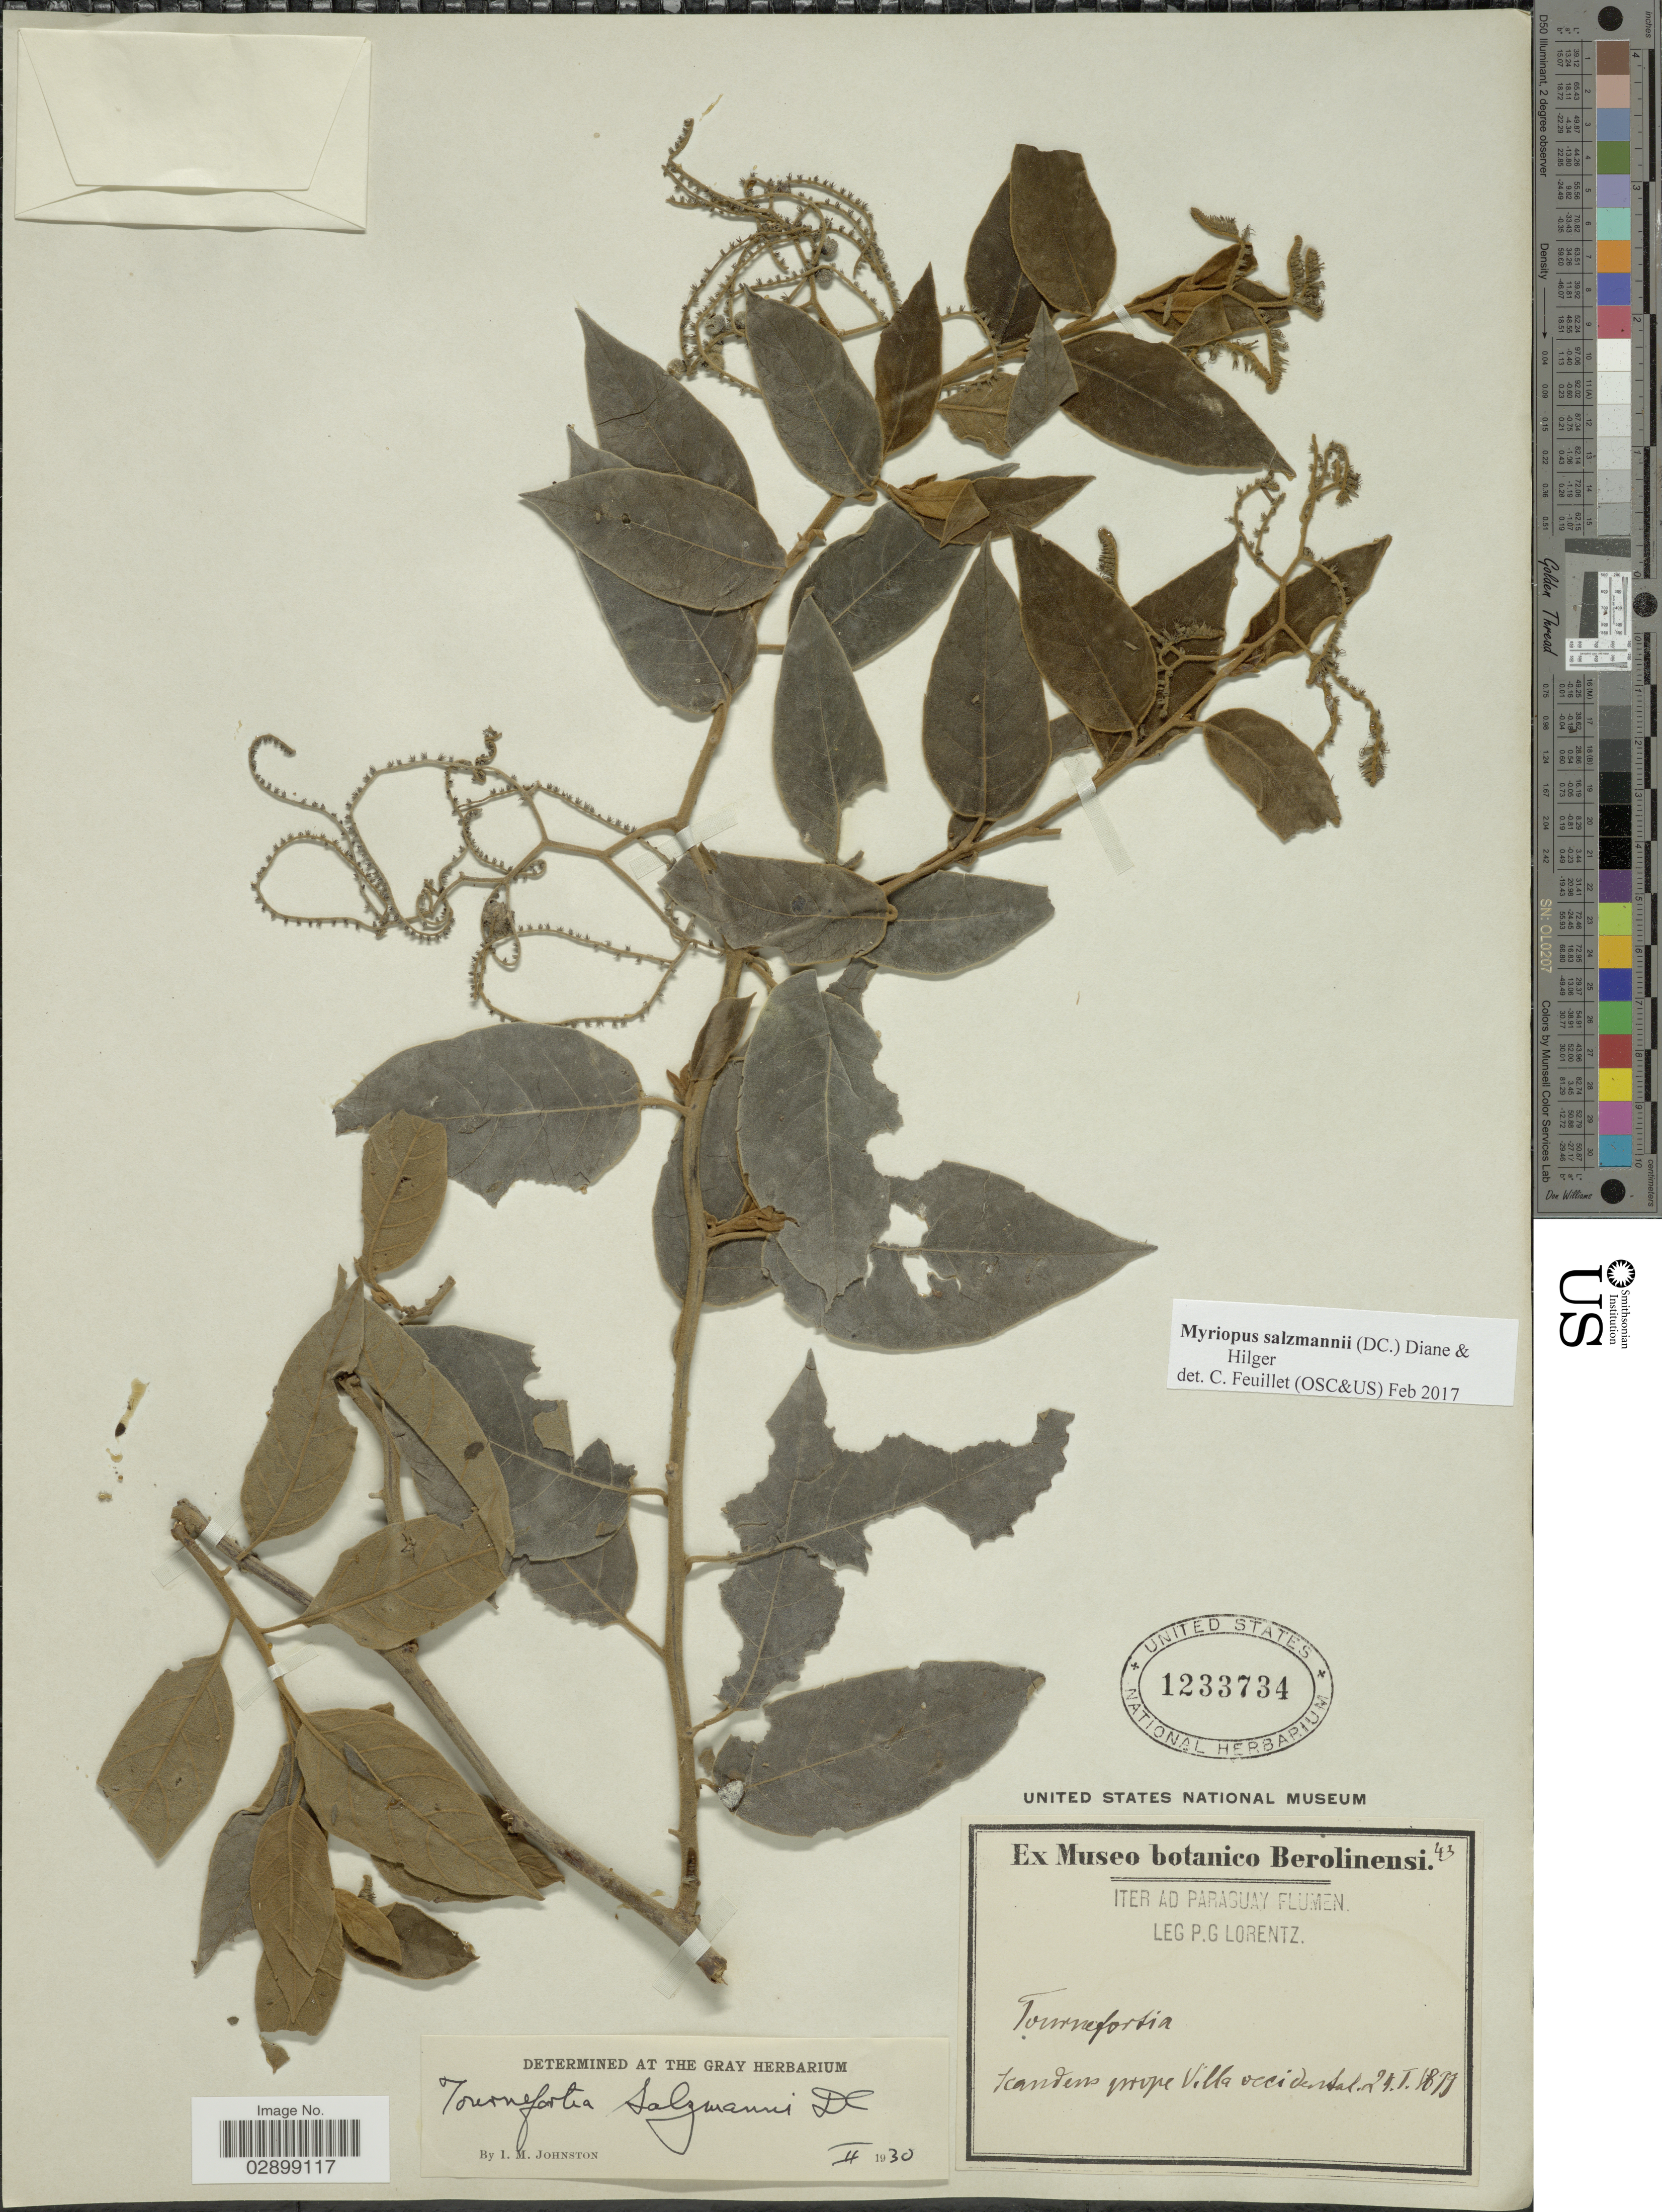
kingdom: Plantae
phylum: Tracheophyta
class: Magnoliopsida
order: Boraginales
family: Heliotropiaceae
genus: Myriopus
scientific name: Myriopus salzmannii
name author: (DC.) Diane & Hilger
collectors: P. G. Lorentz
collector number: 43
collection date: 1899-01-24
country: Paraguay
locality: Iter ad Paraguay flumen. Scandens prope Villa occidental.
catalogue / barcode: US 1233734